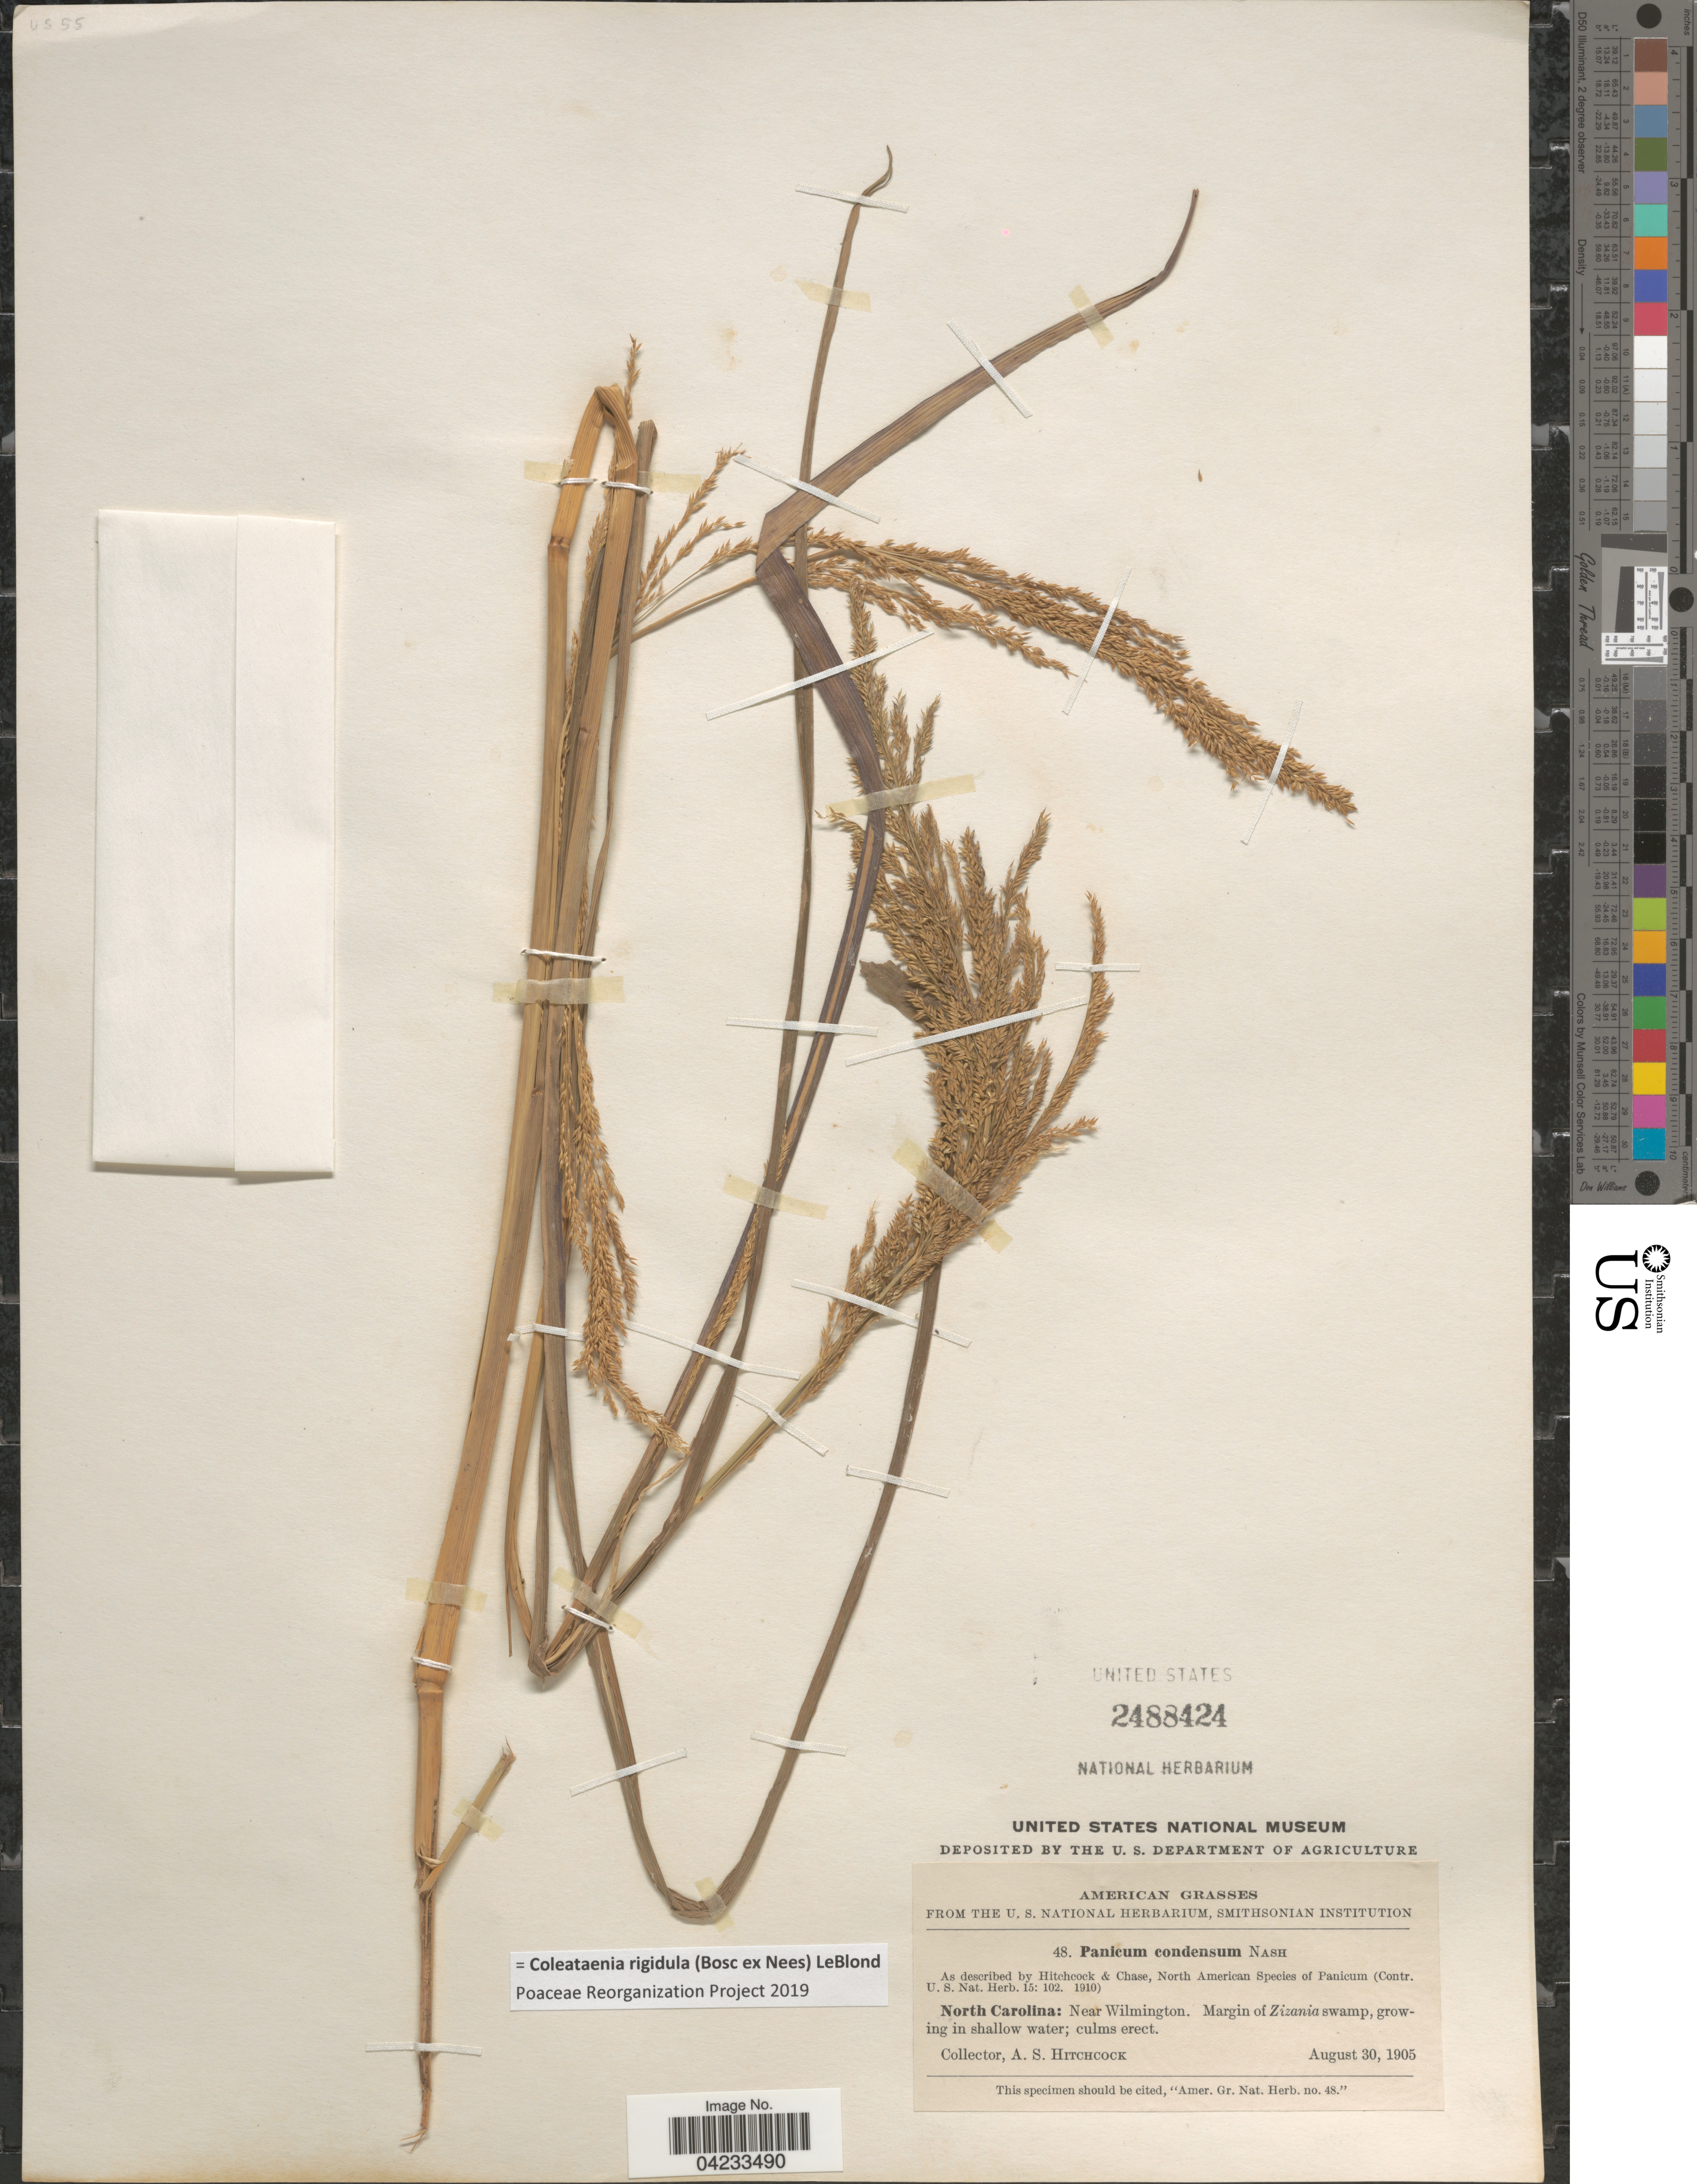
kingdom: Plantae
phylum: Tracheophyta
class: Liliopsida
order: Poales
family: Poaceae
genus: Coleataenia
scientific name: Coleataenia rigidula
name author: (Bosc ex Nees) LeBlond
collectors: A. S. Hitchcock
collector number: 48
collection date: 1905-08-30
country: United States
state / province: North Carolina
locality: Near Wilmington. Margin of Zizania swamp, growing in shallow water.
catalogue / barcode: US 2488424